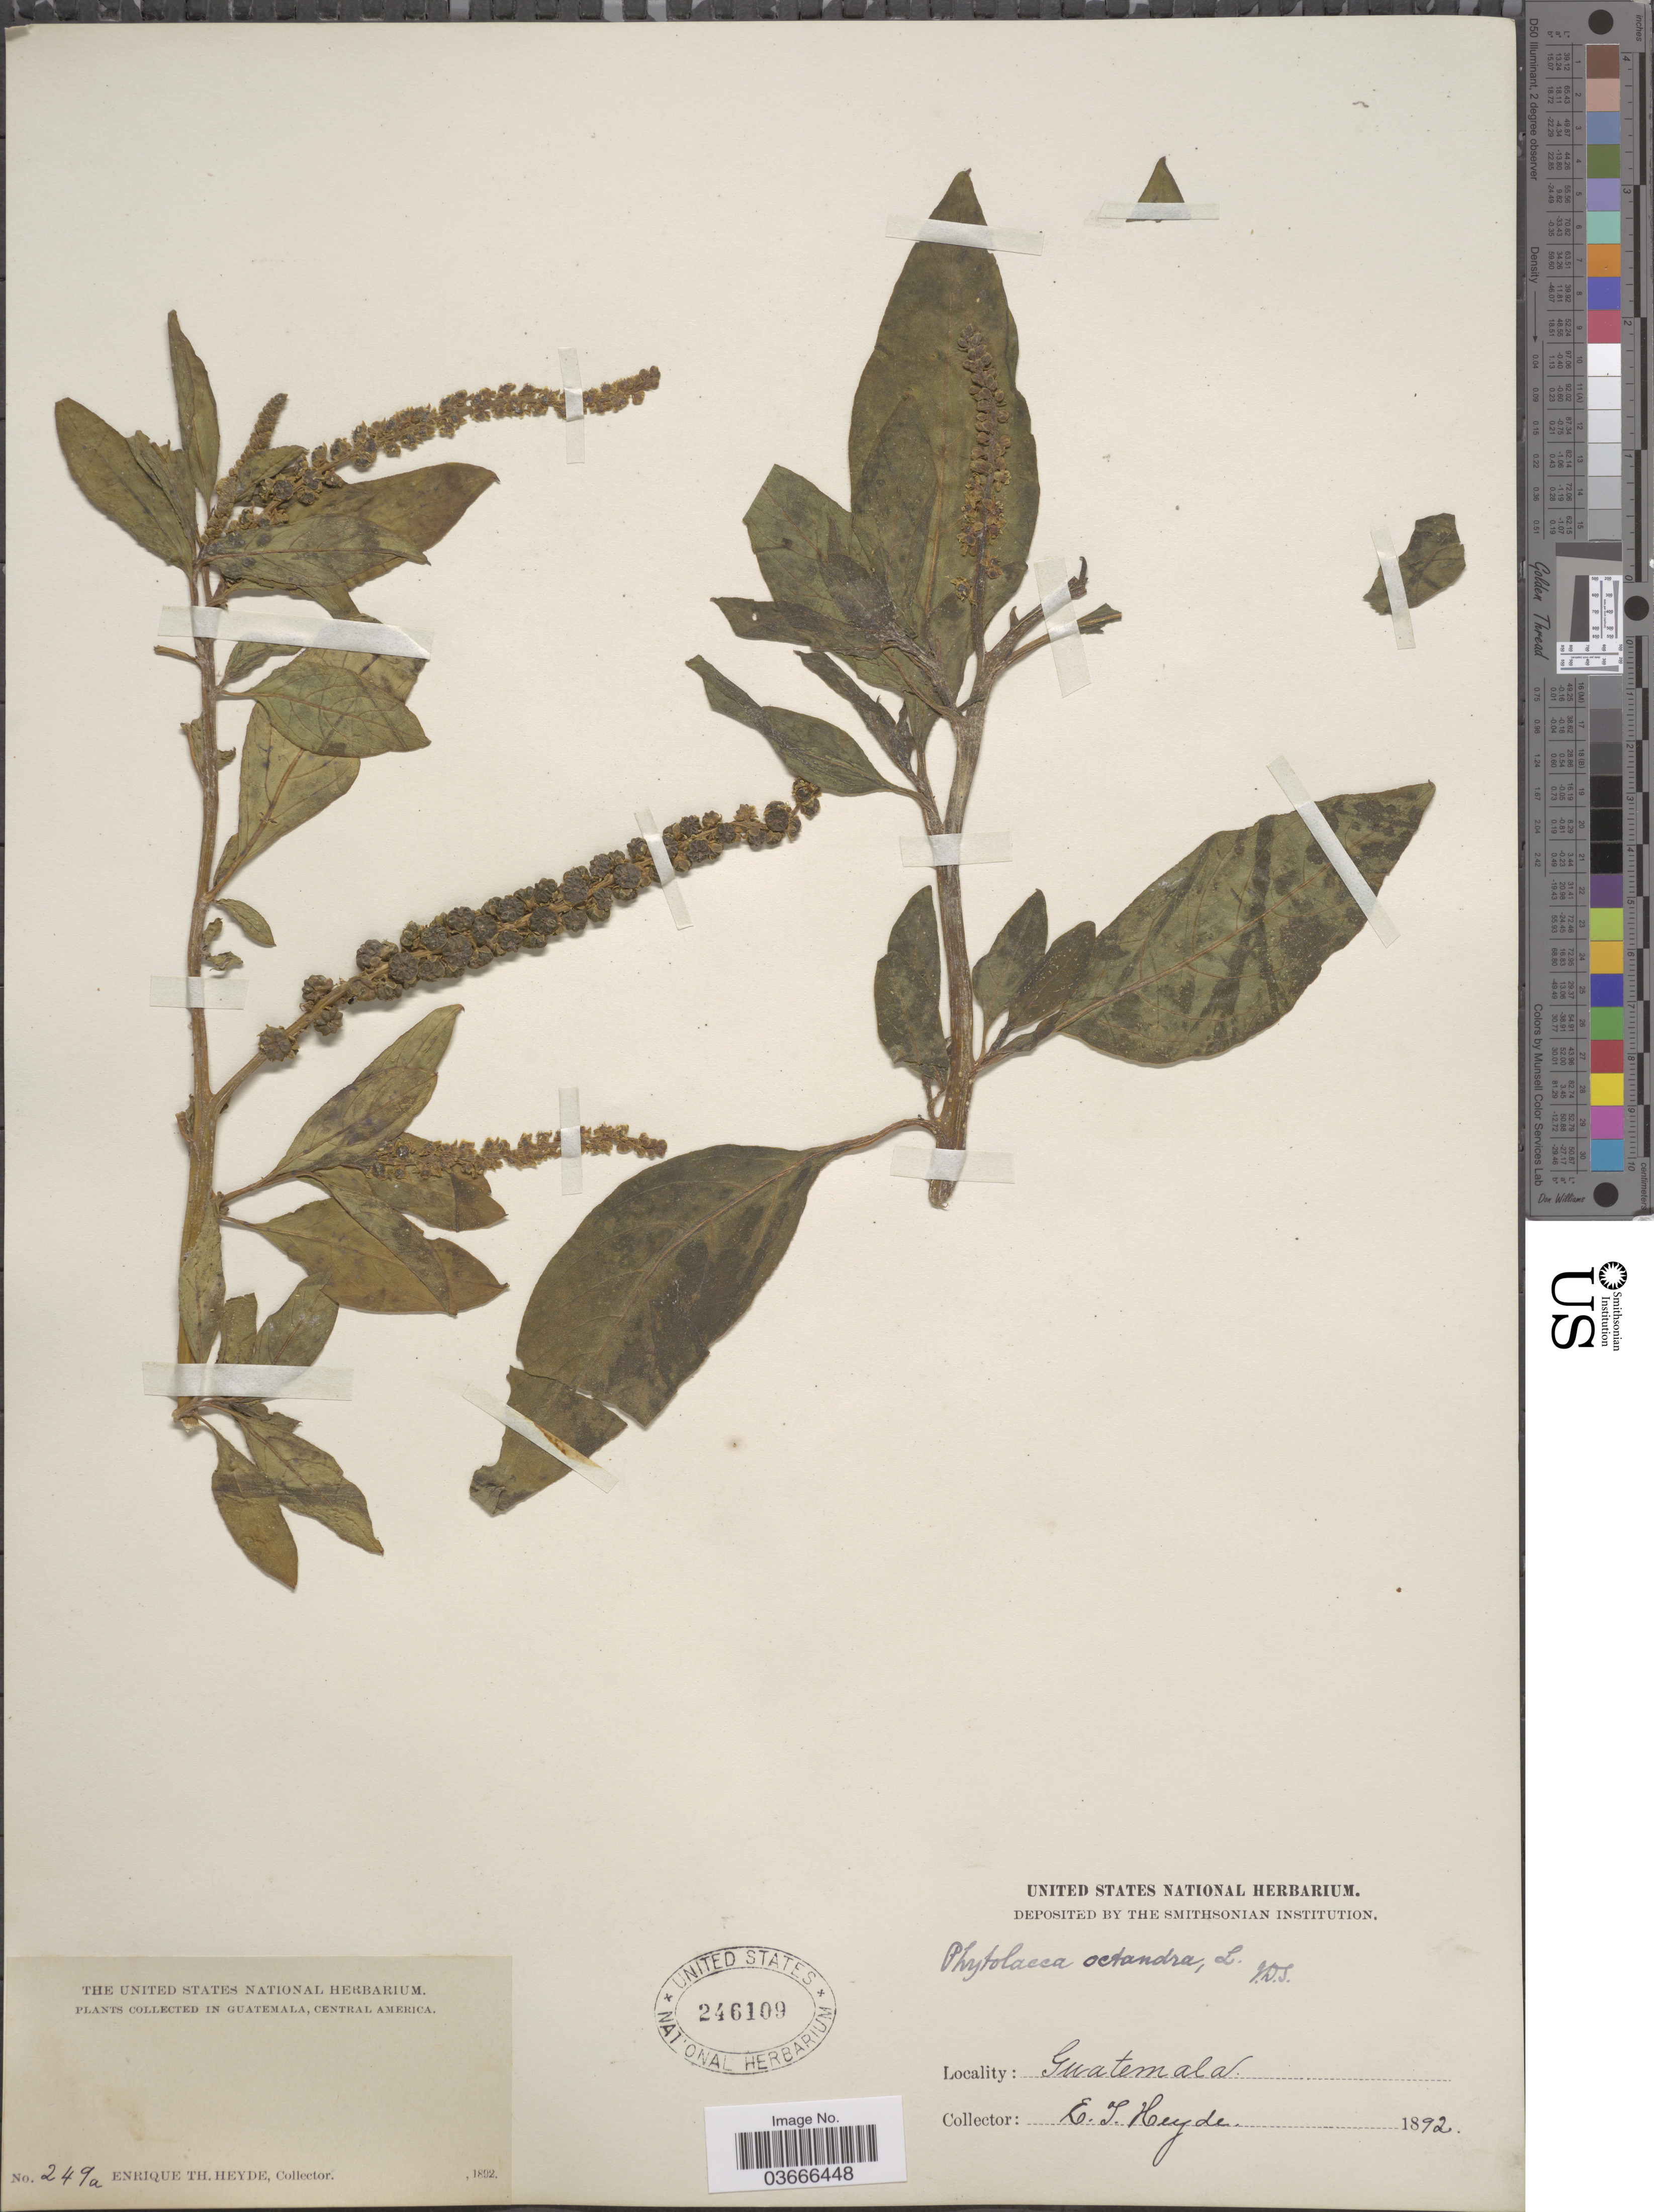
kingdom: Plantae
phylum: Tracheophyta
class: Magnoliopsida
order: Caryophyllales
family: Phytolaccaceae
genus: Phytolacca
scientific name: Phytolacca icosandra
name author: L.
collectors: E. T. Heyde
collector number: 249a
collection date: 1892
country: Guatemala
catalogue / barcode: US 246109